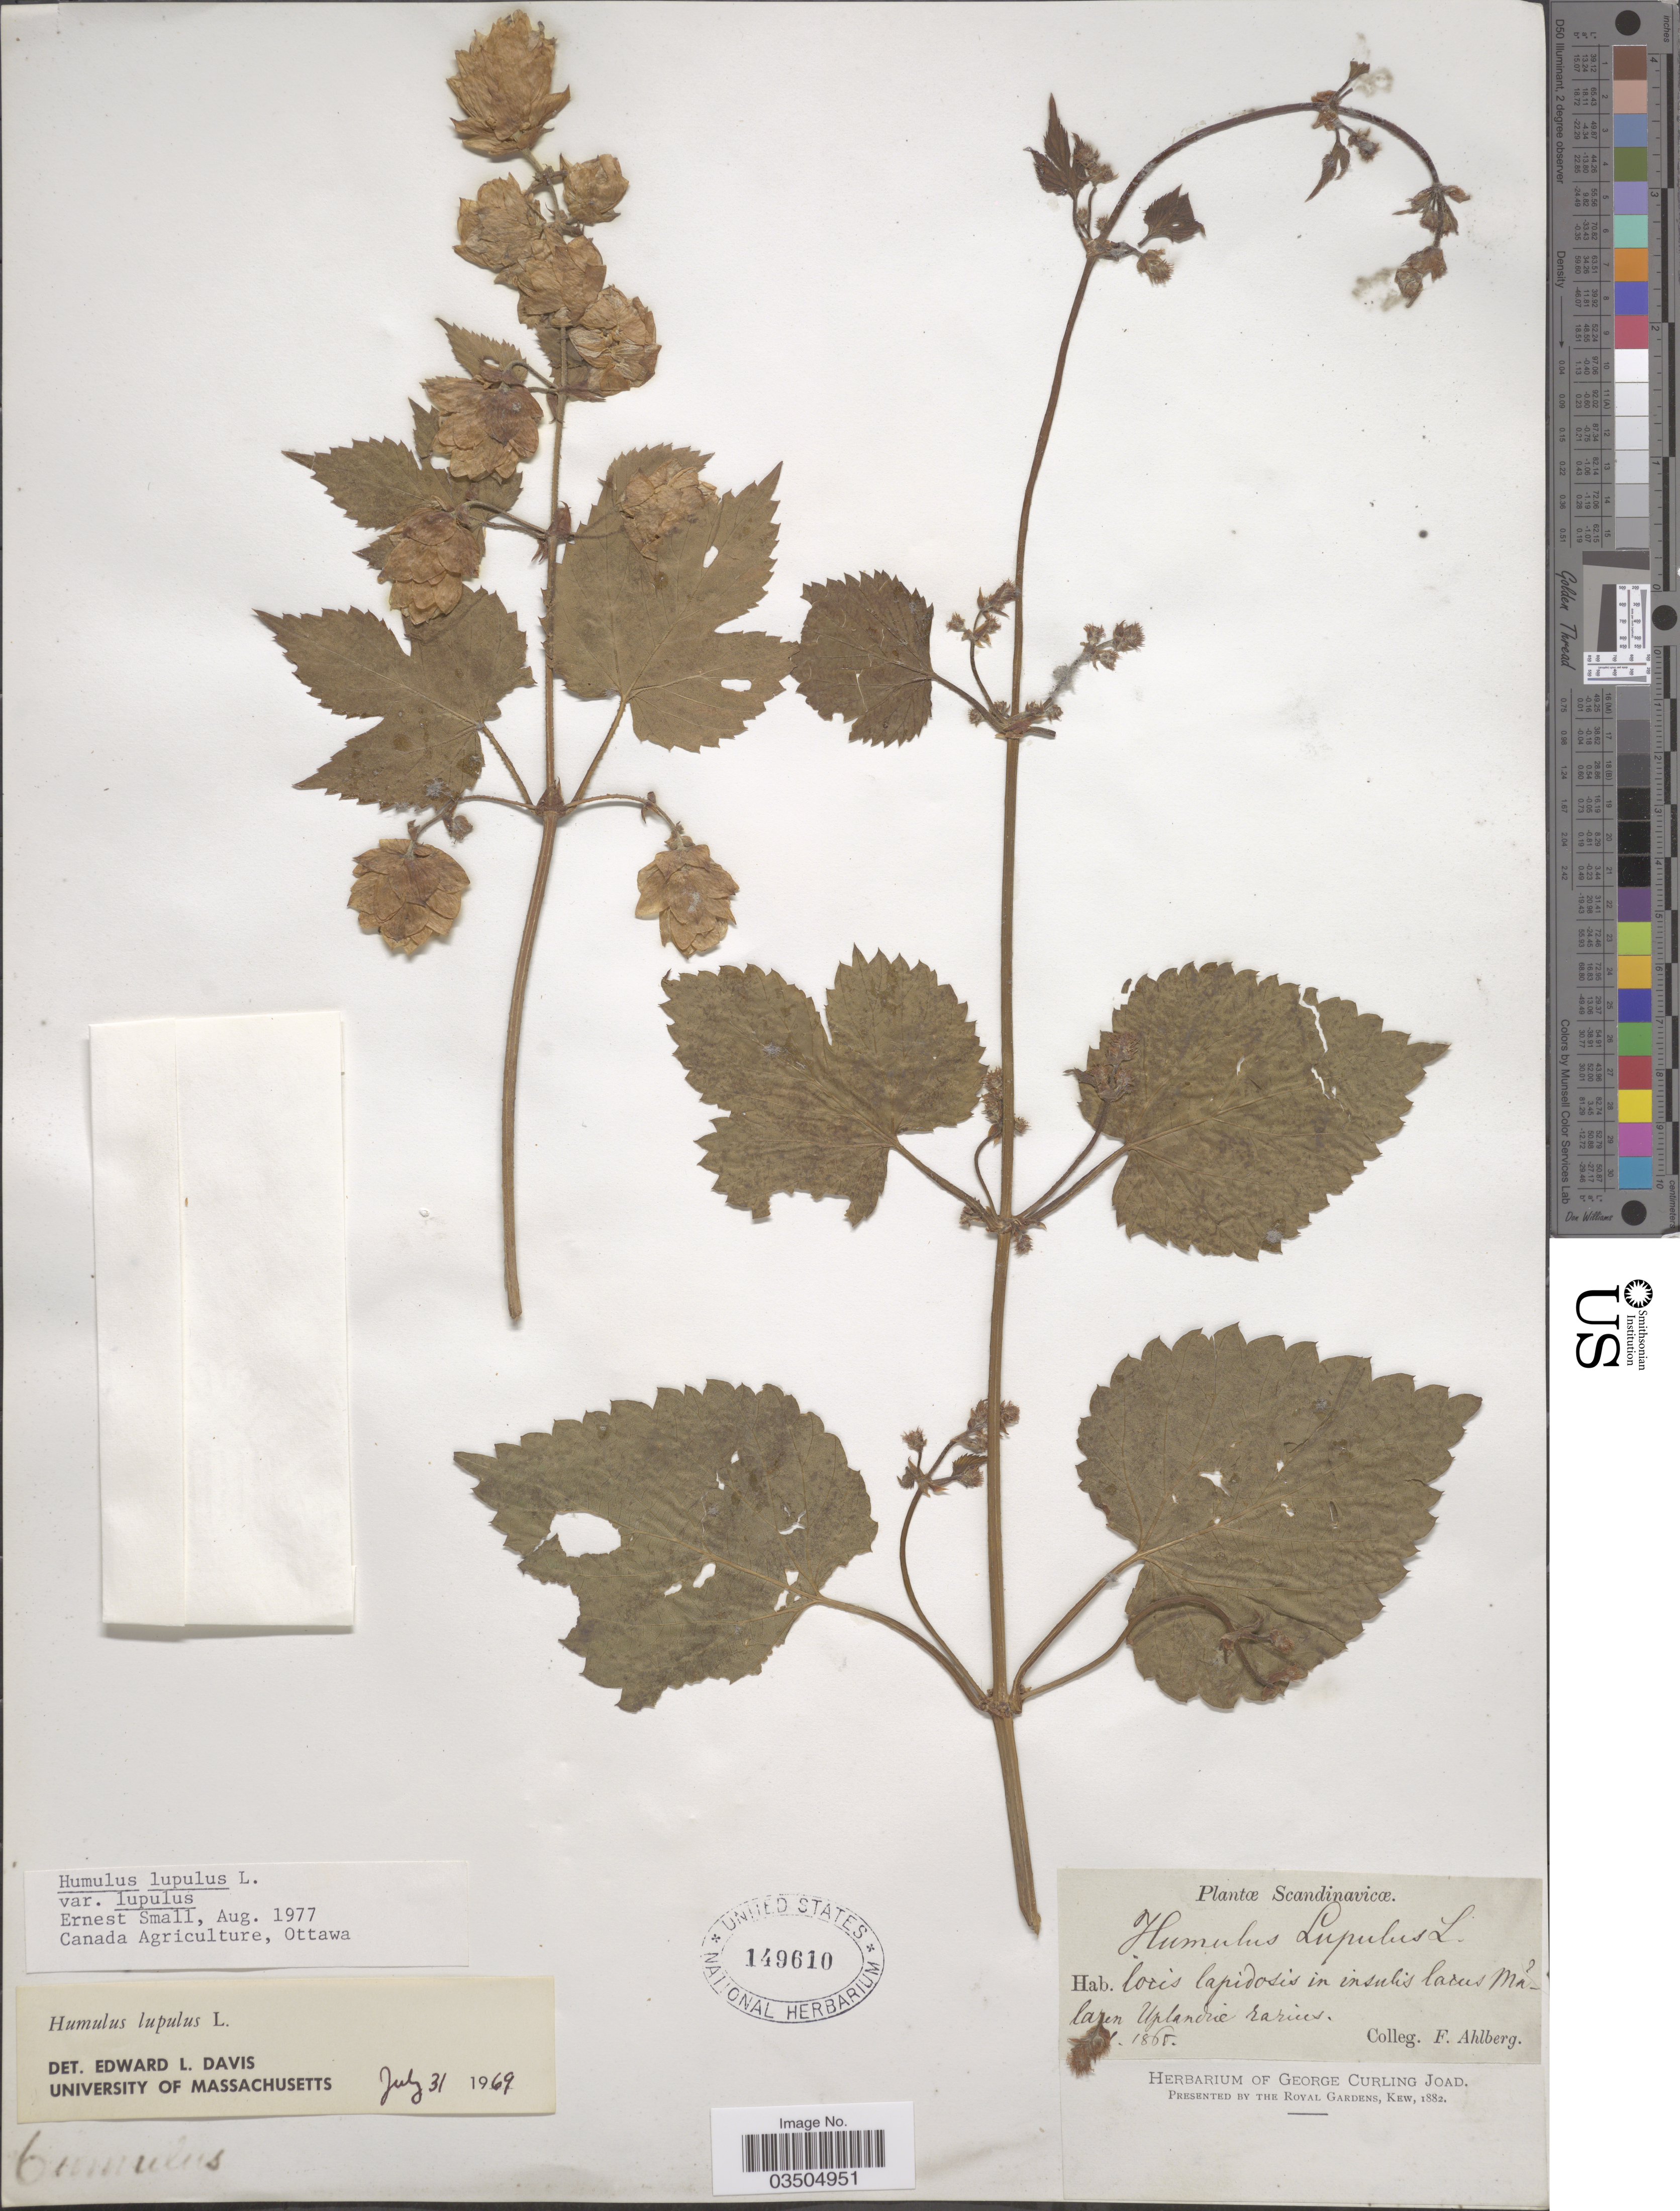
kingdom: Plantae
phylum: Tracheophyta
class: Magnoliopsida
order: Rosales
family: Cannabaceae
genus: Humulus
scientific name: Humulus lupulus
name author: L.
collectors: F. Ahlberg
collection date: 1865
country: Sweden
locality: Scandinavicæ. In insulis lacus Mala!en Uplandiae rarius.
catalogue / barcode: US 149610